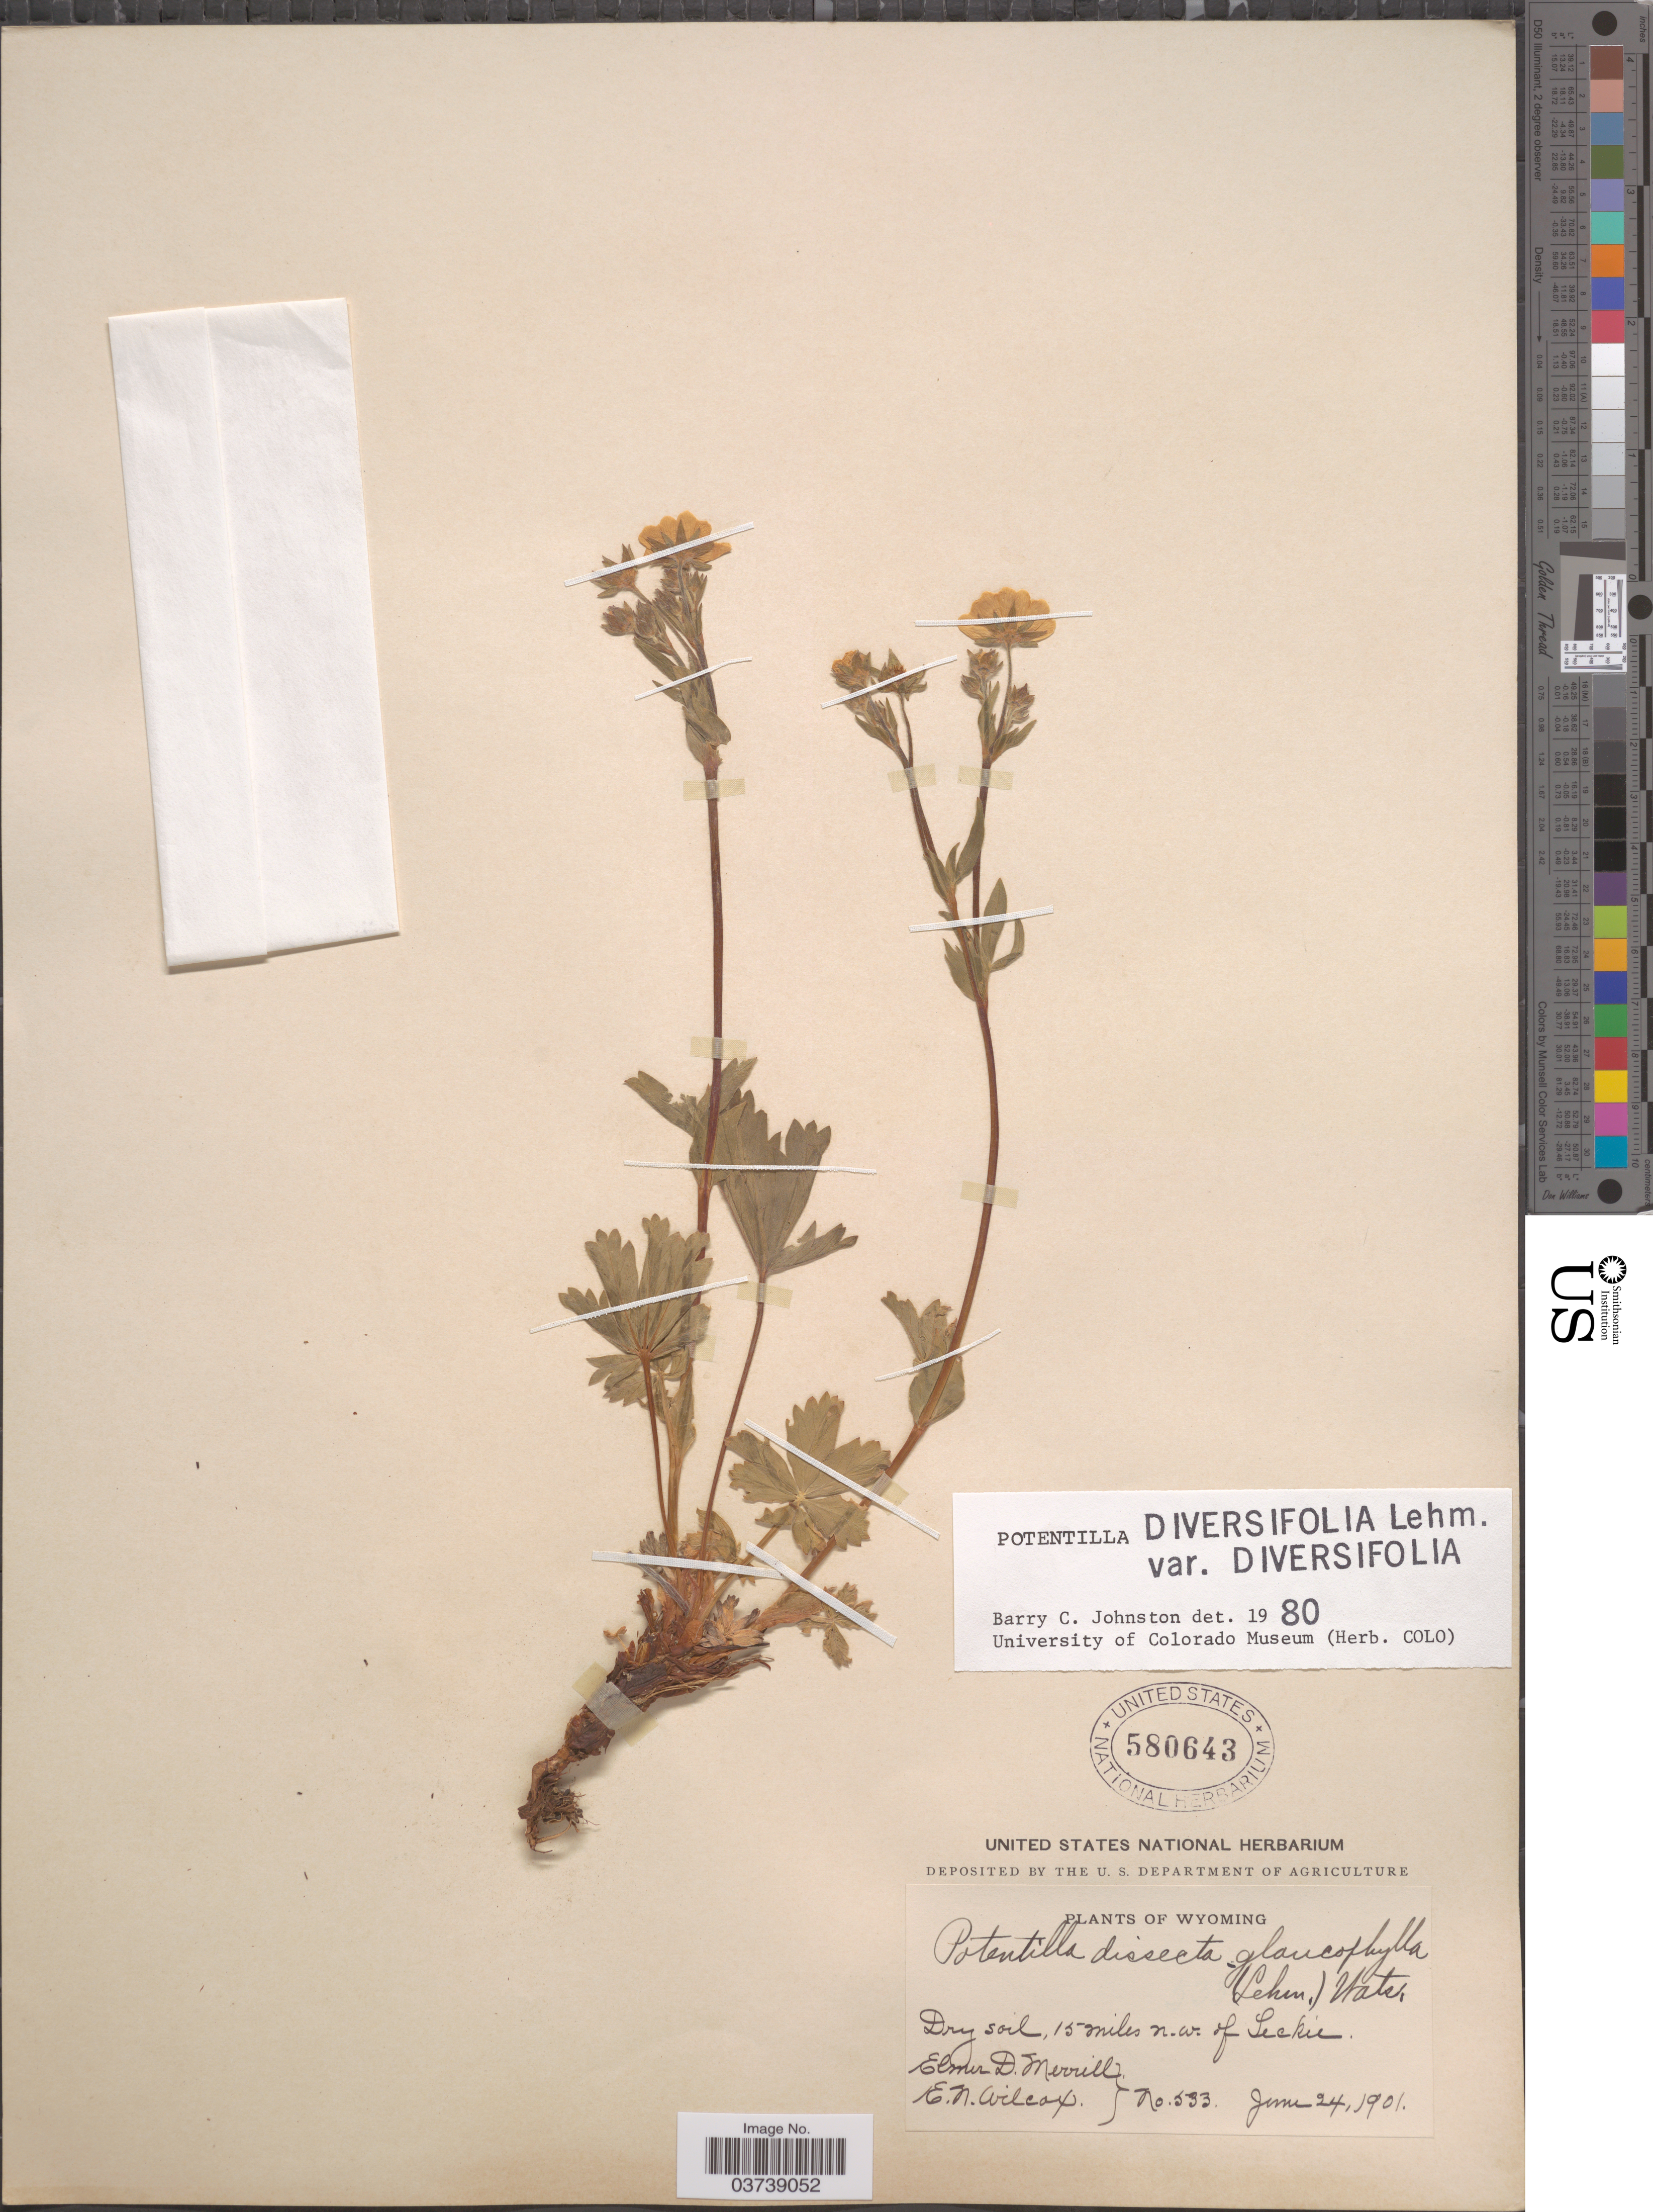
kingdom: Plantae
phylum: Tracheophyta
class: Magnoliopsida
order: Rosales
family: Rosaceae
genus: Potentilla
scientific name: Potentilla diversifolia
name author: Lehm.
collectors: E. D. Merrill & E. Wilcox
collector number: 533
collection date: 1901-06-24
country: United States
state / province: Wyoming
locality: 15 miles n.w. of Leckie.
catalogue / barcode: US 580643